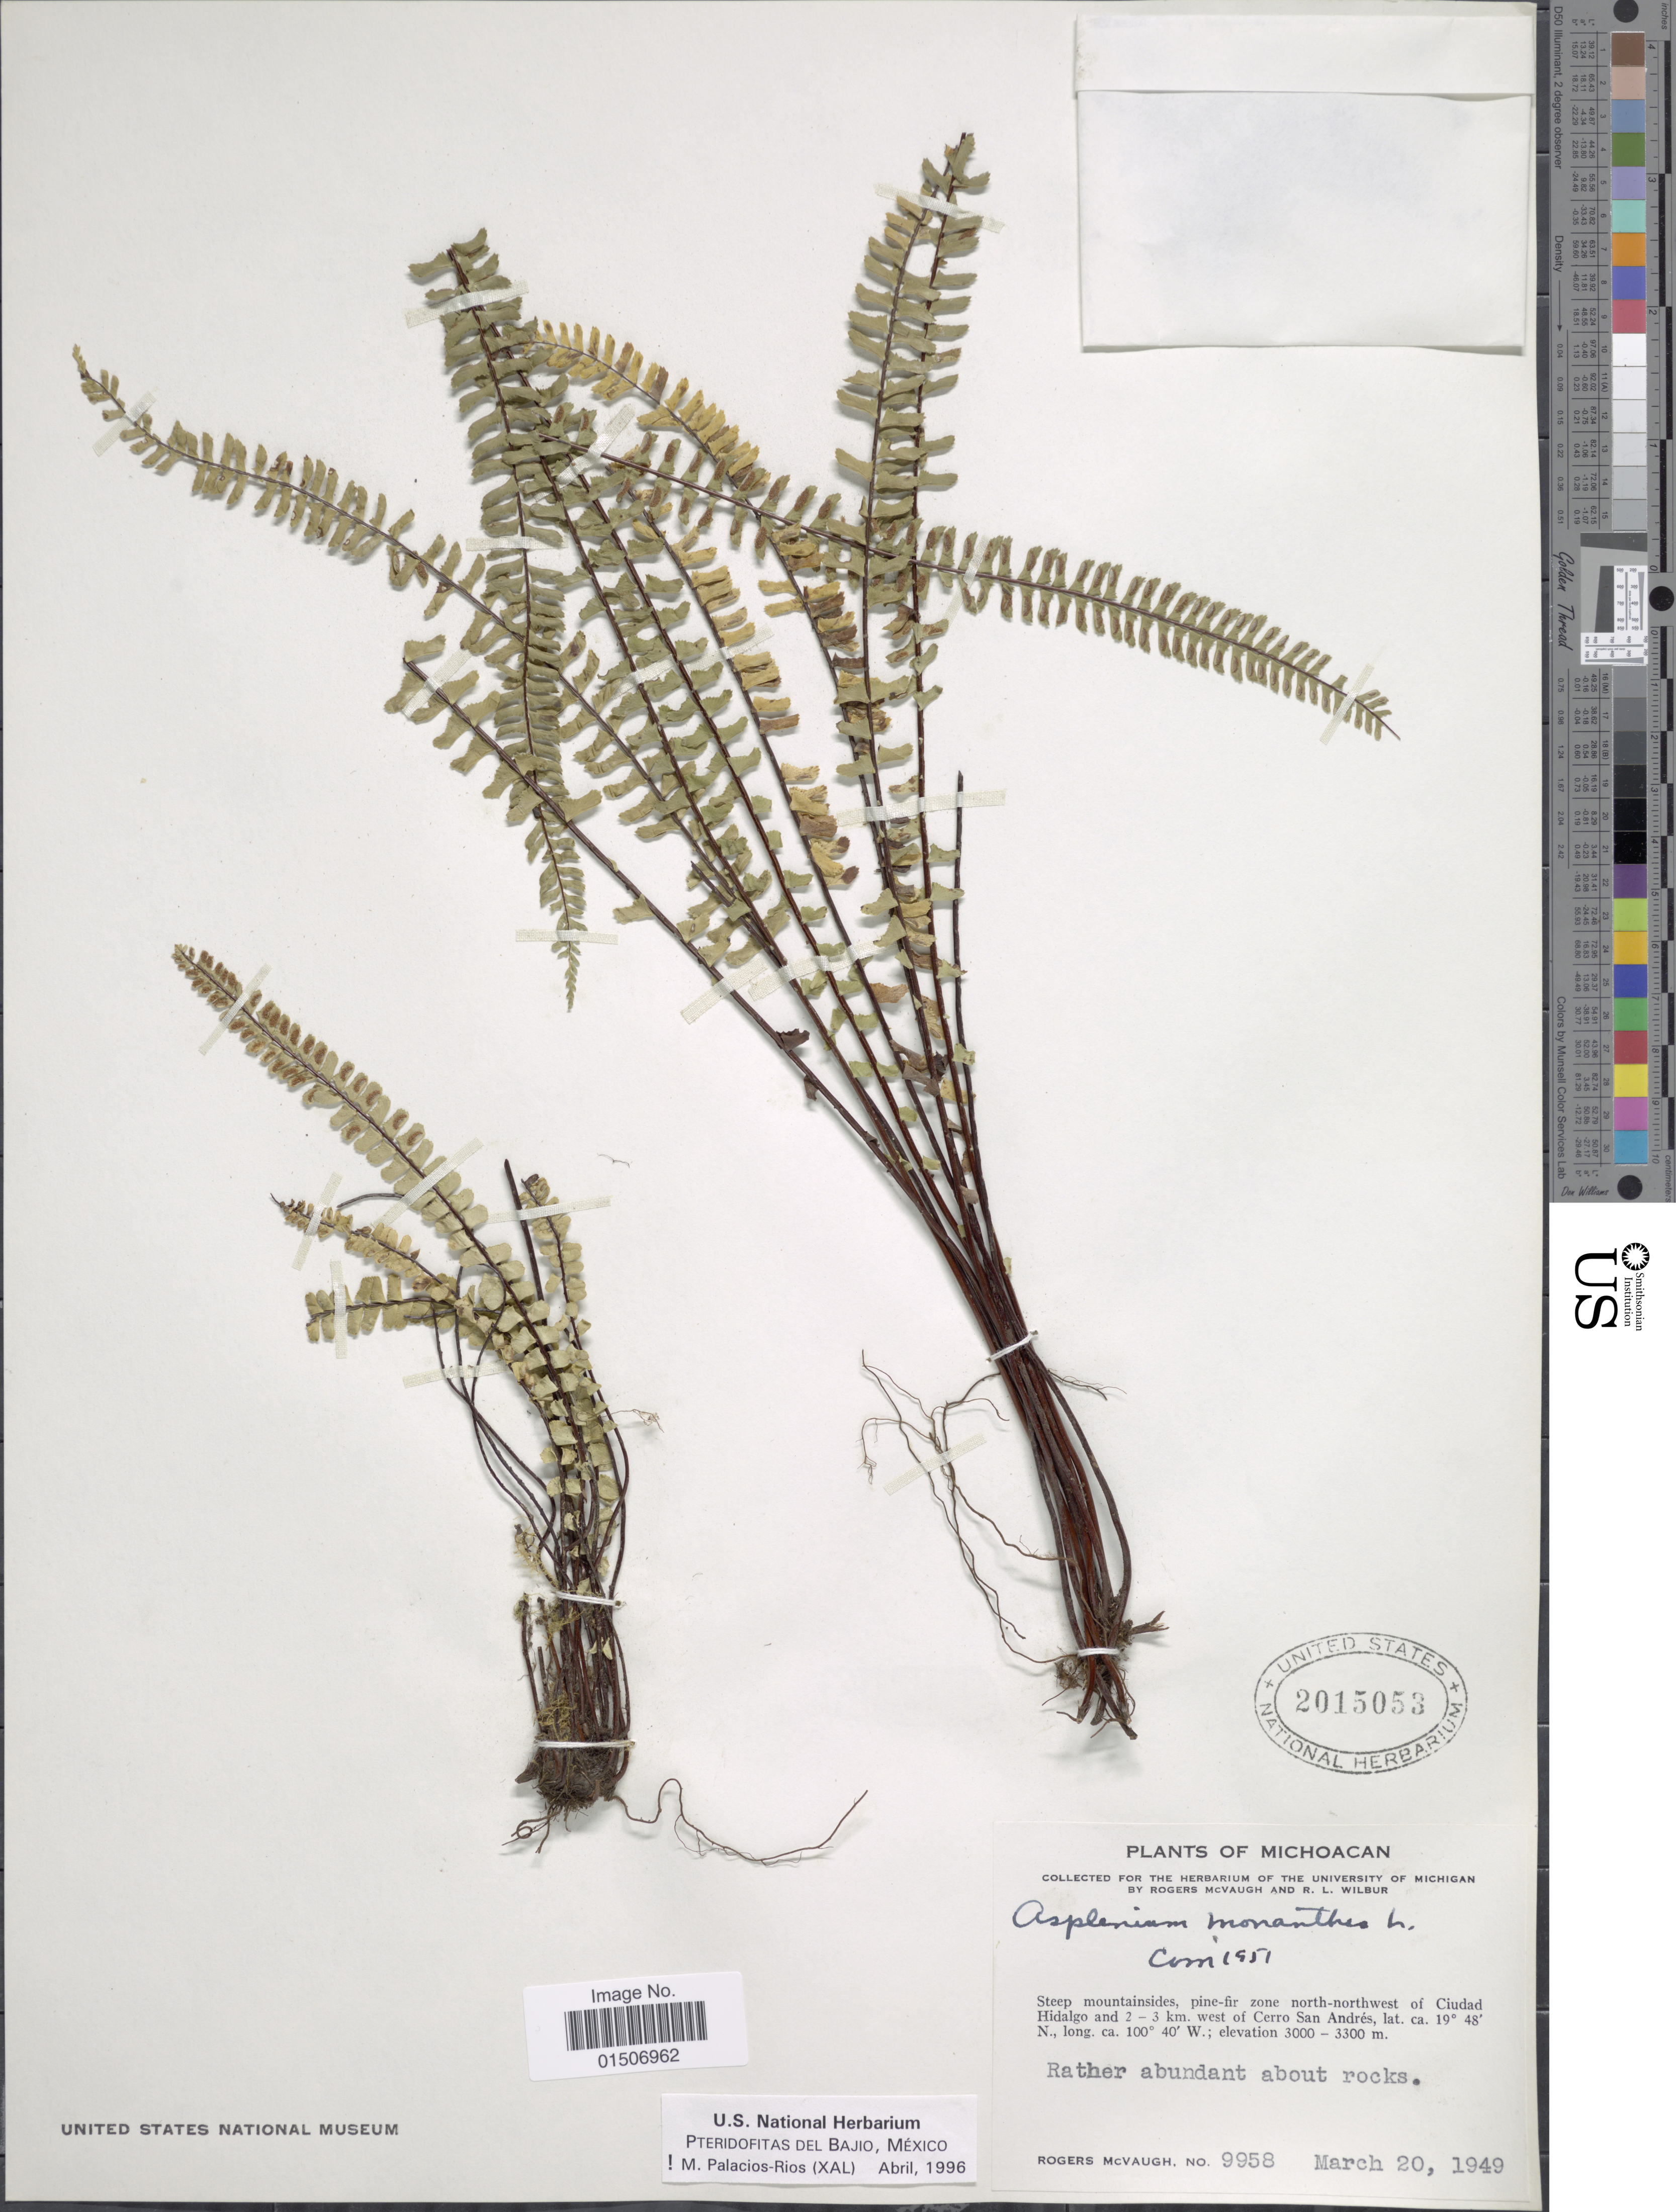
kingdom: Plantae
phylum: Tracheophyta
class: Polypodiopsida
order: Polypodiales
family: Aspleniaceae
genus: Asplenium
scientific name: Asplenium monanthes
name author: L.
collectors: R. McVaugh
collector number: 9958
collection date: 1949-03-20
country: Mexico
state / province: Michoacán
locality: Steep mountainsides, pine-fr zone north-northwest of Cuidad Hidalgo and 2-3 km. west of Cerro San Andrés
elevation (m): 3000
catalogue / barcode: US 2015053